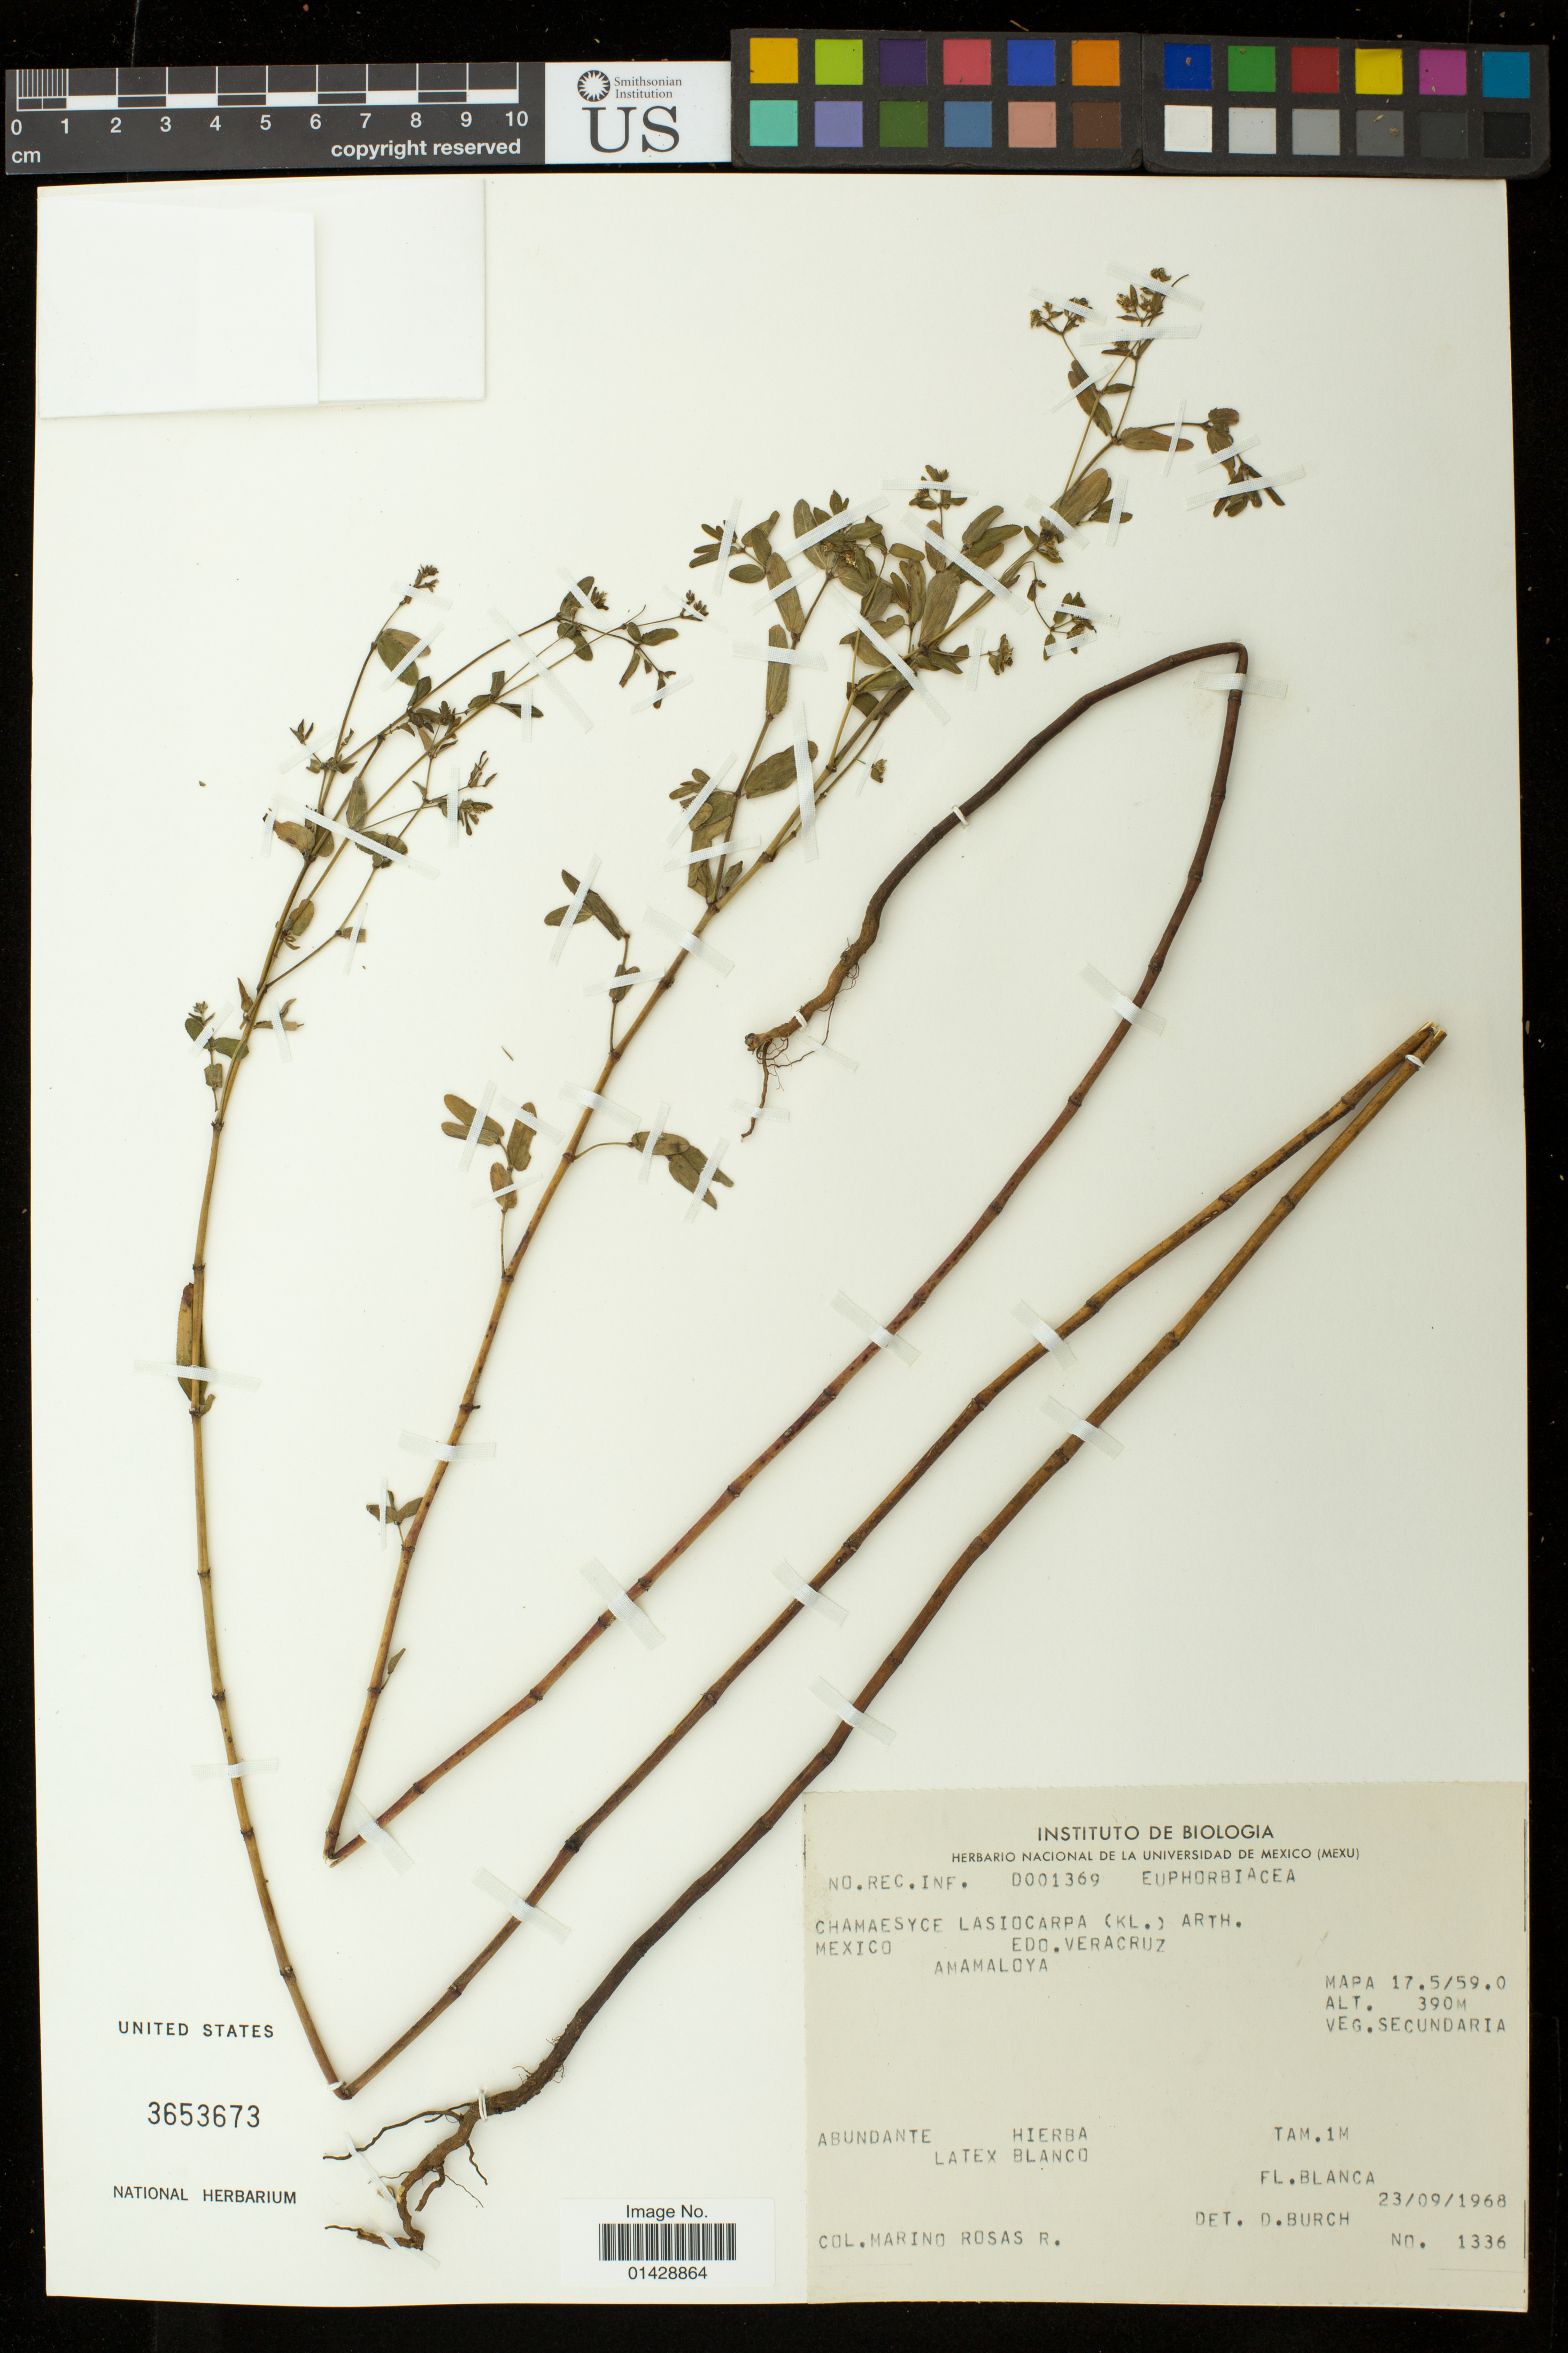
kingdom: Plantae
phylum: Tracheophyta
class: Magnoliopsida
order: Malpighiales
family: Euphorbiaceae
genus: Euphorbia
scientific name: Euphorbia lasiocarpa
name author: Klotzsch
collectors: M. Rosas R.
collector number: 1336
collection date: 1968-09-23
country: Mexico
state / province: Veracruz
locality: Amamaloya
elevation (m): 390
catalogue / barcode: US 3653673